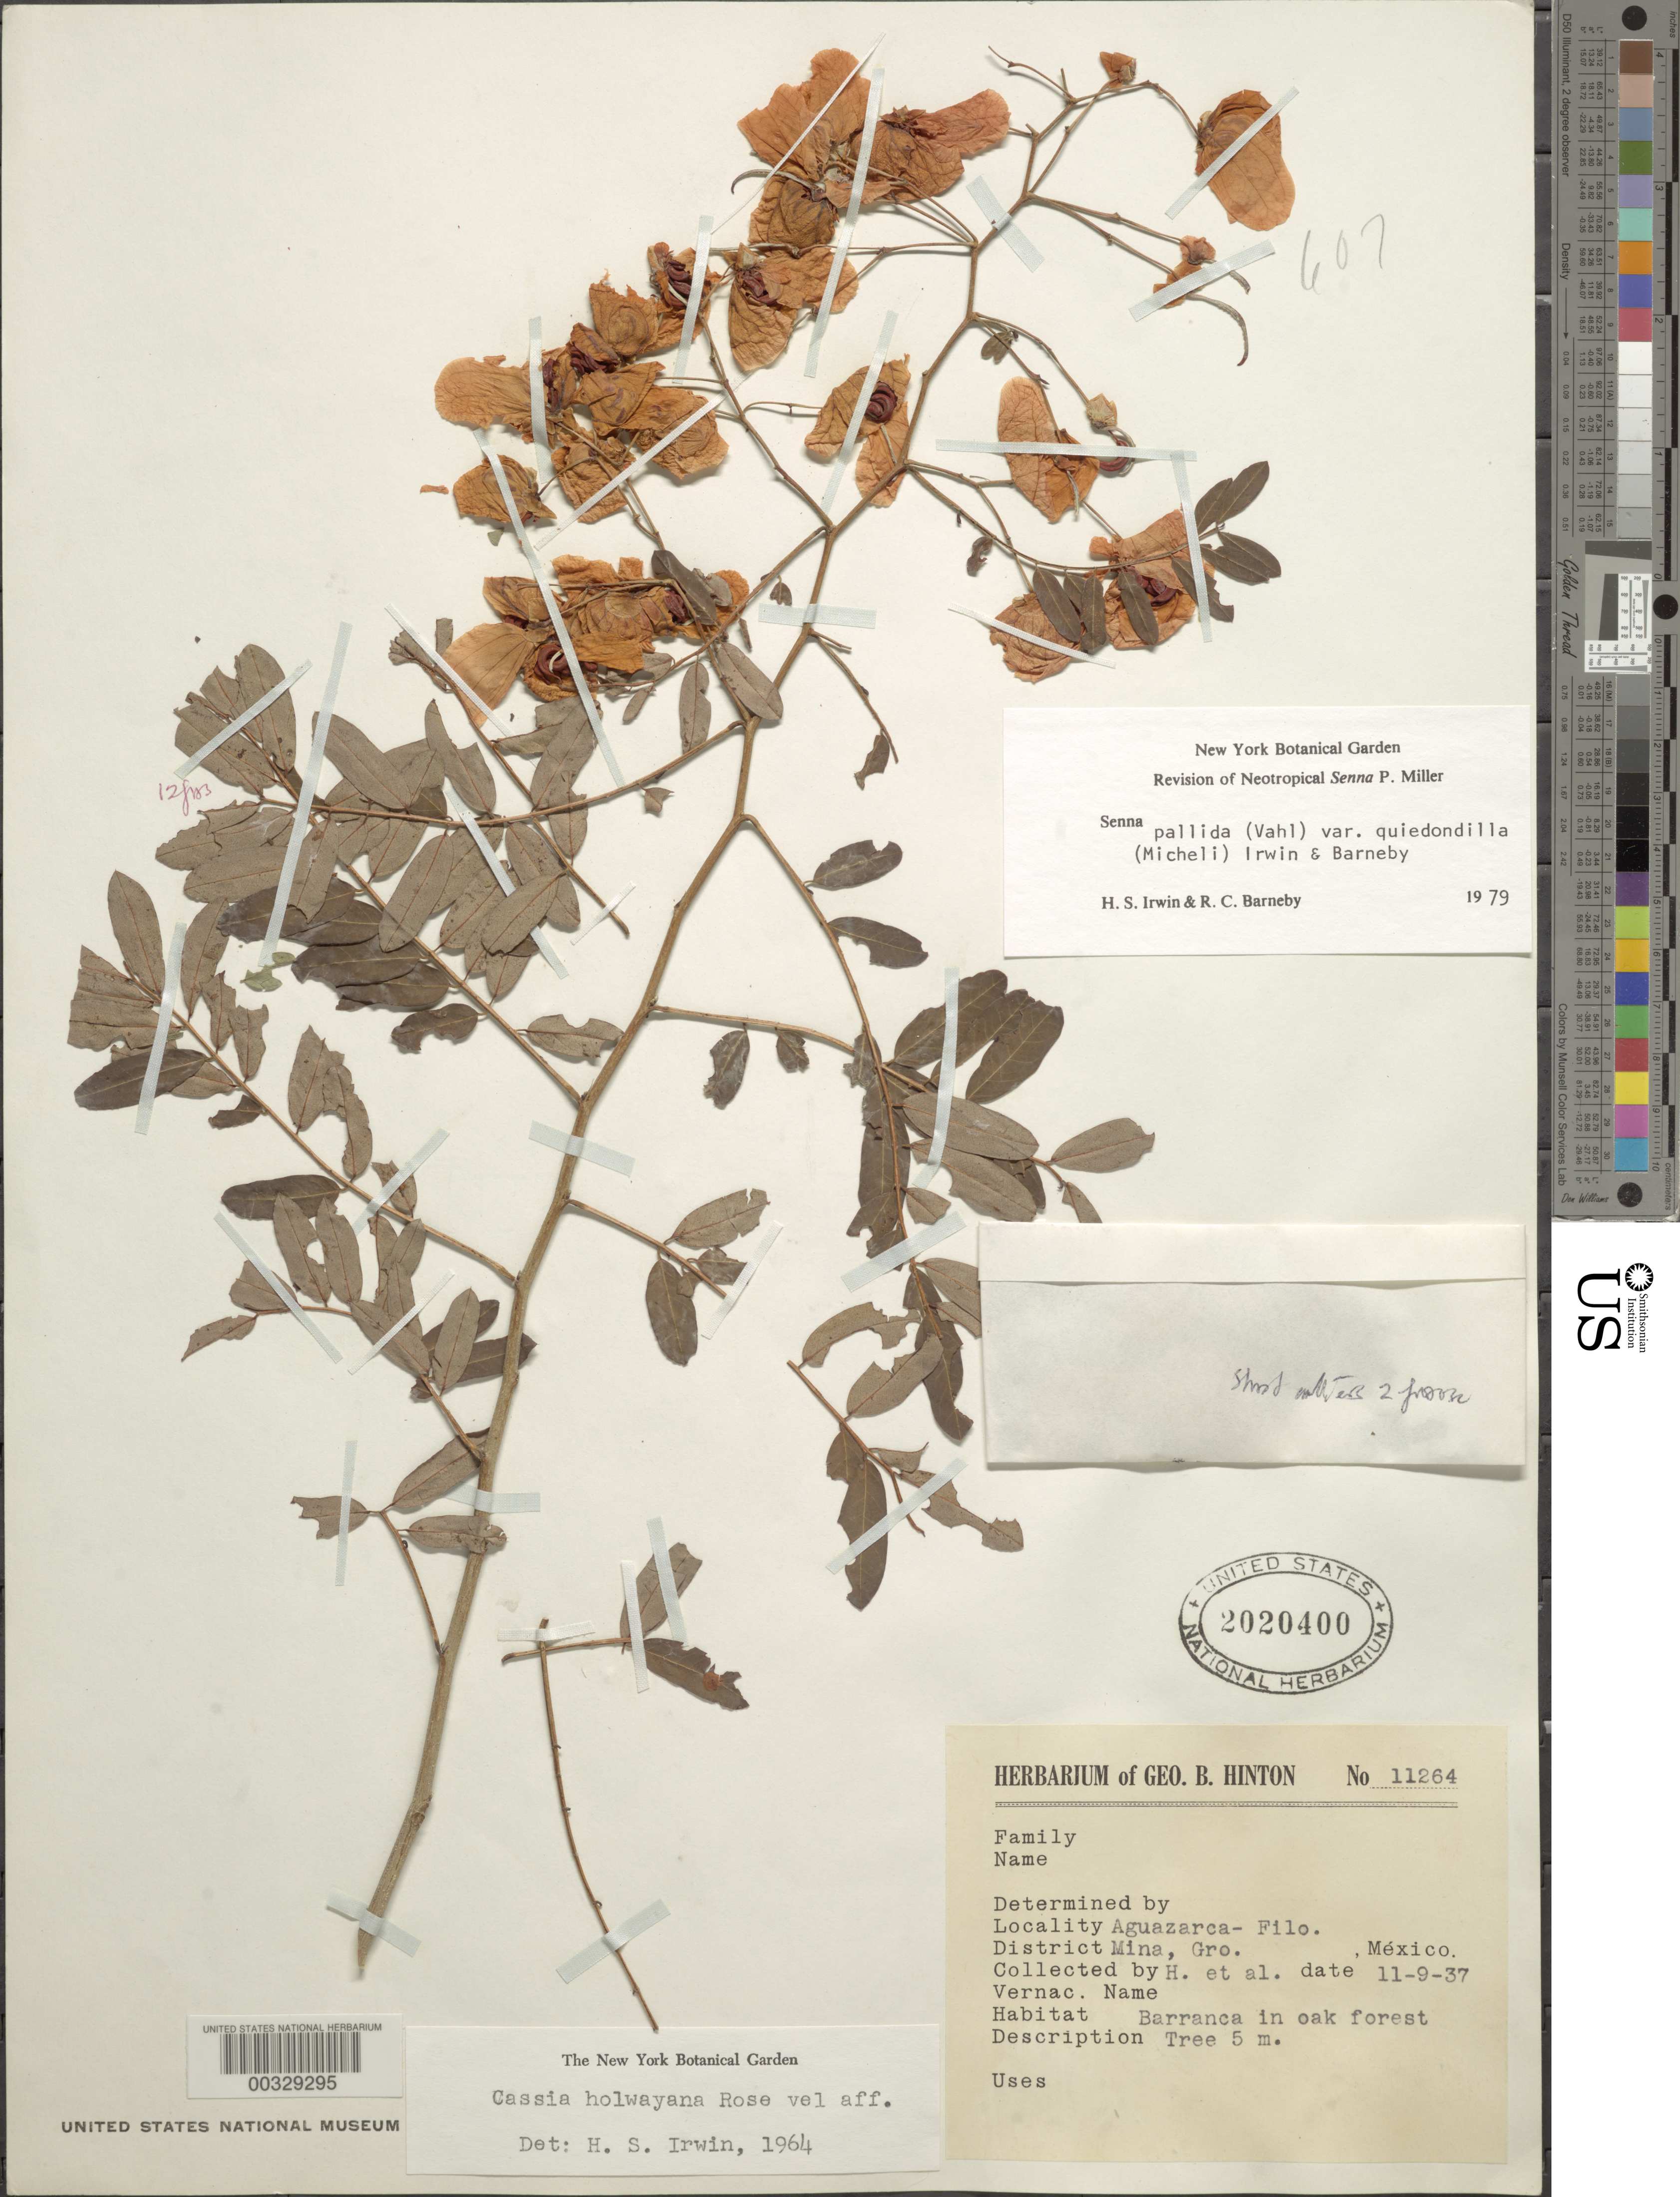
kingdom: Plantae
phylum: Tracheophyta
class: Magnoliopsida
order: Fabales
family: Fabaceae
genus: Senna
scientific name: Senna pallida var. quiedondilla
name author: (Micheli) H.S. Irwin & Barneby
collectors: G. B. Hinton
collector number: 11264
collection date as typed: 09 Nov 1937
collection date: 1937-11-09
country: Mexico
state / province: Guerrero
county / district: Mina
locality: Aguazarca - Filo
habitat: Barranca in oak forest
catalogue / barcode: US 2020400